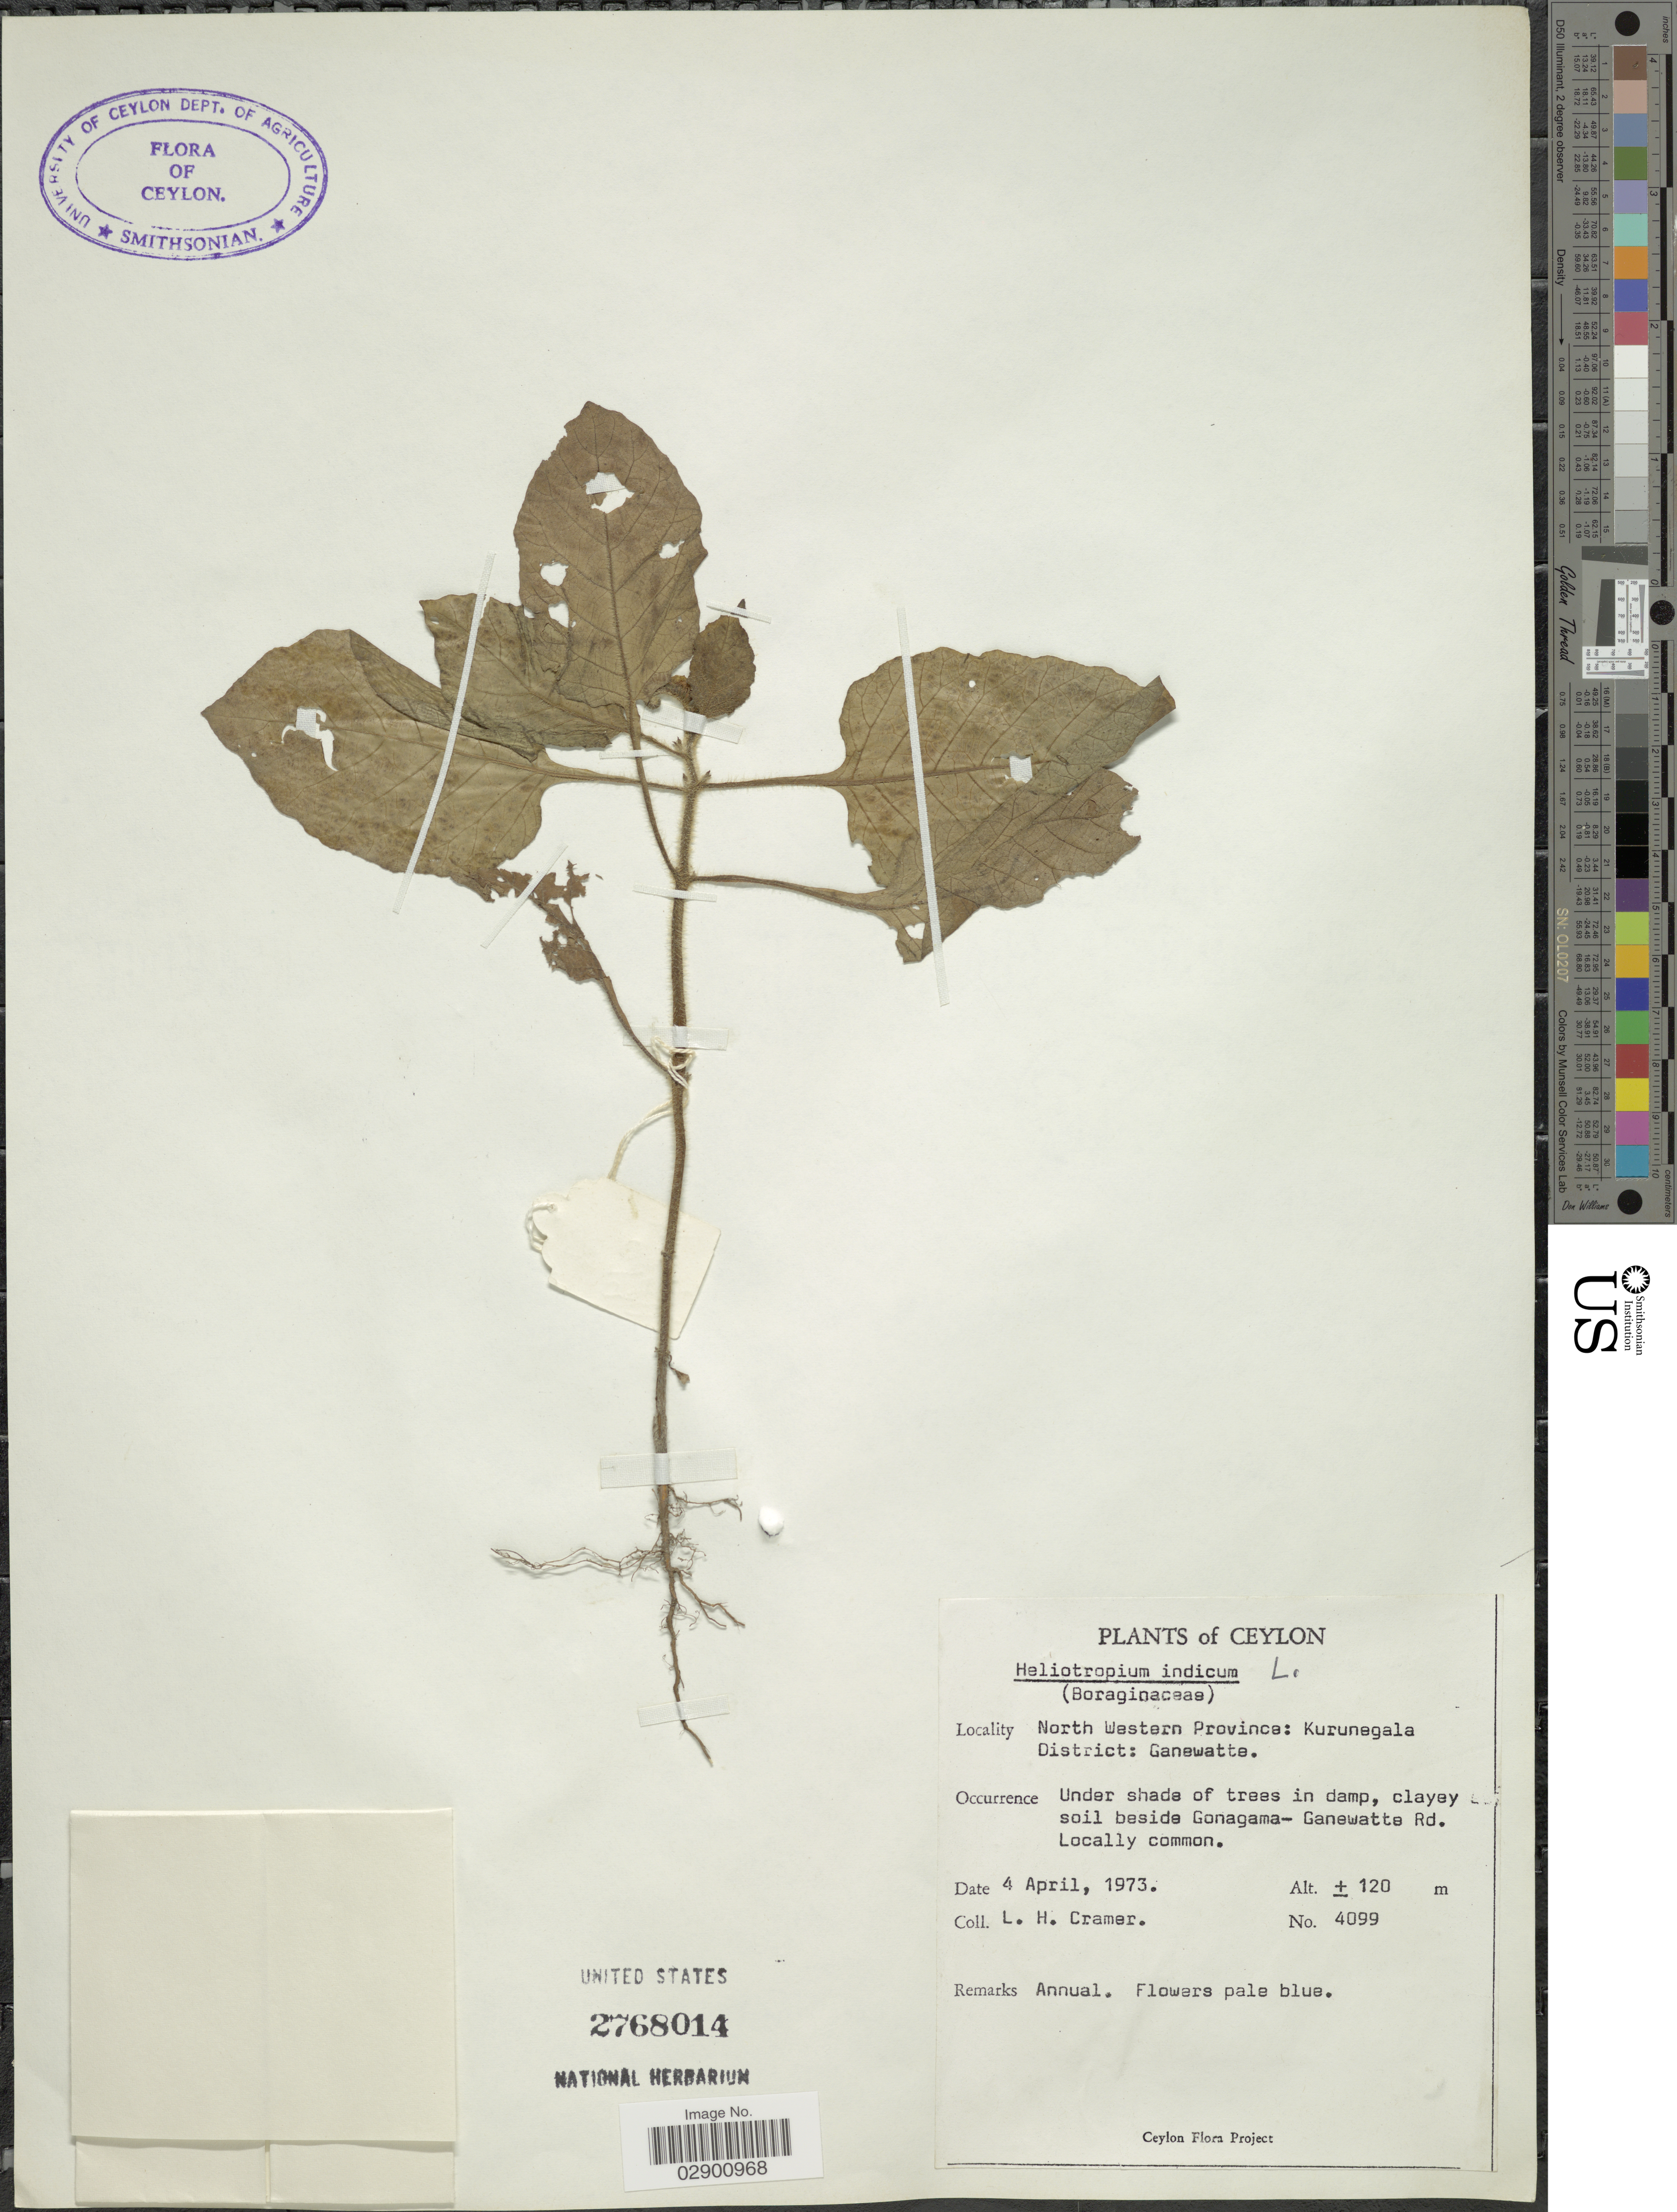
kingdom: Plantae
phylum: Tracheophyta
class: Magnoliopsida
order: Boraginales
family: Heliotropiaceae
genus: Heliotropium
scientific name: Heliotropium indicum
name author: L.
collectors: L. H. Cramer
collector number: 4099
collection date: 1973-04-04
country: Sri Lanka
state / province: North Western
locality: Ceylon. North Western Province: Kurunegala District: Ganewatte. Under shade of trees in damp, clayey soil beside Gonagama-Ganewatte Rd.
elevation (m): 120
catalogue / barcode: US 2768014